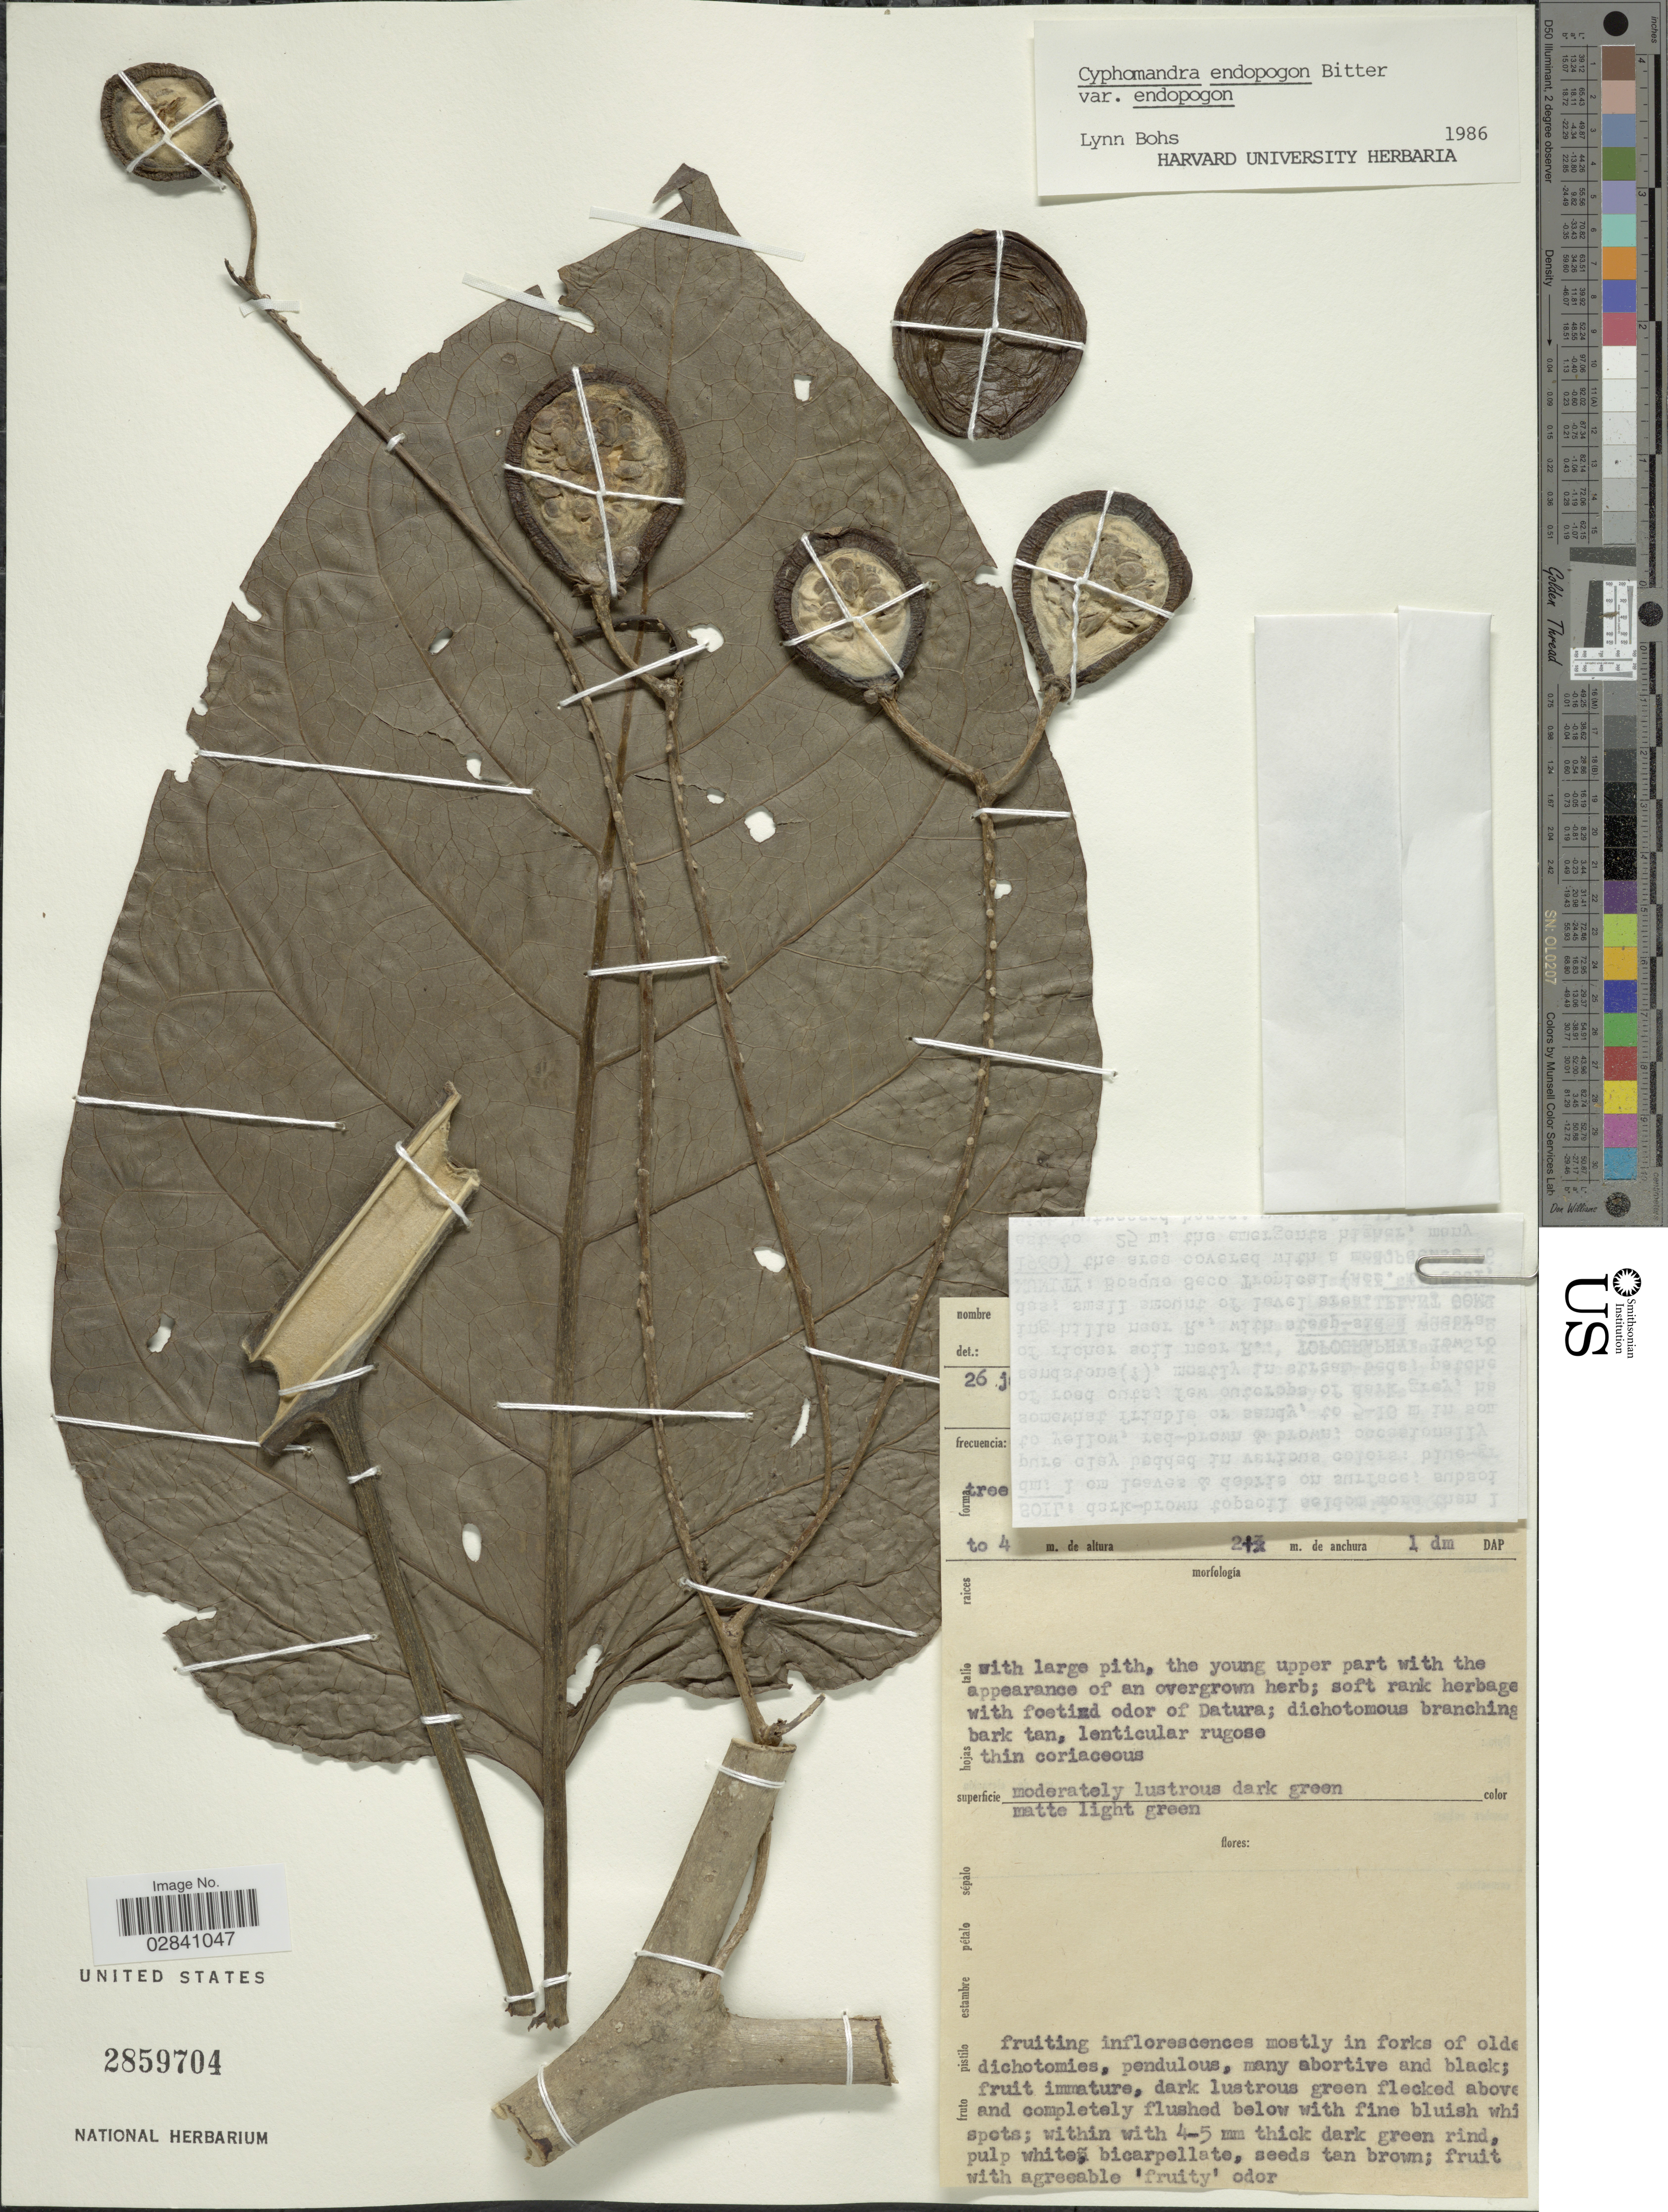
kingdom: Plantae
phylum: Tracheophyta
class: Magnoliopsida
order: Solanales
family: Solanaceae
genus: Cyphomandra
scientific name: Cyphomandra endopogon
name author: Bitter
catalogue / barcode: US 2859704